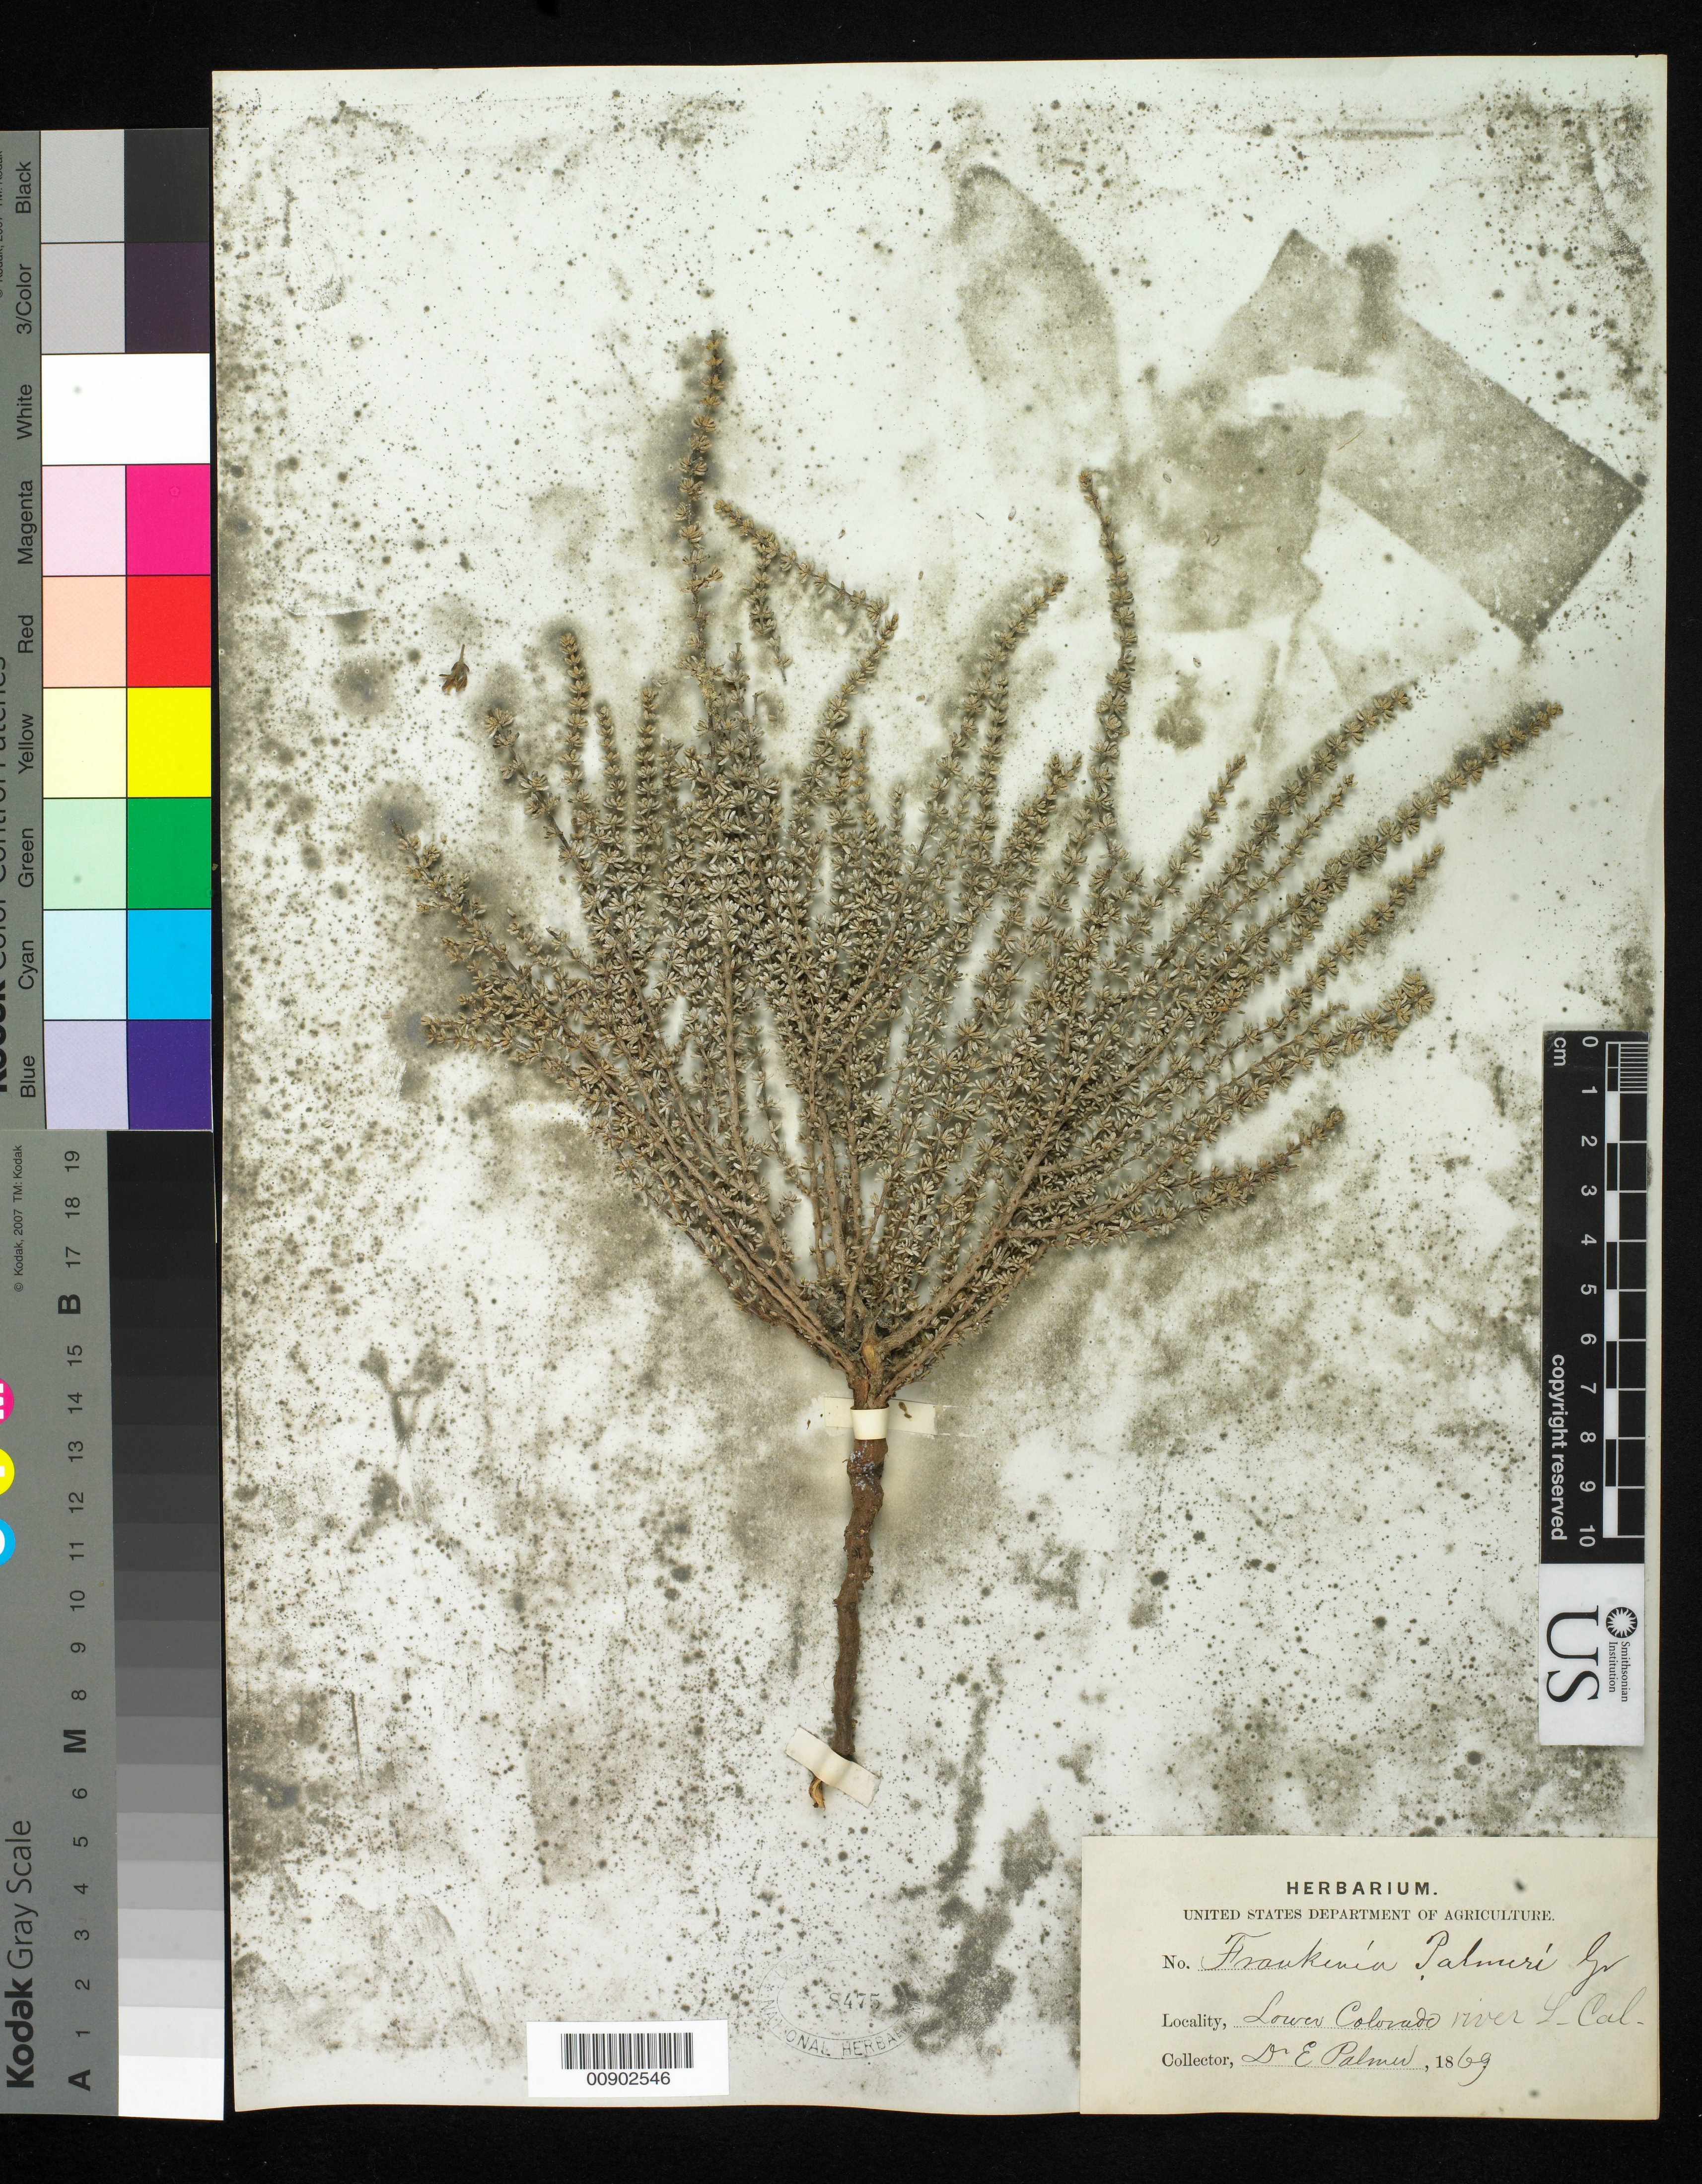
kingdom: Plantae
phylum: Tracheophyta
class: Magnoliopsida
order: Caryophyllales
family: Frankeniaceae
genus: Frankenia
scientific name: Frankenia palmeri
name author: S. Watson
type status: Possible Type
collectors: E. Palmer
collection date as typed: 1869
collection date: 1869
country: Mexico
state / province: Baja California Norte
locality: Lower Colorado River, L. California.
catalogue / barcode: US 8475